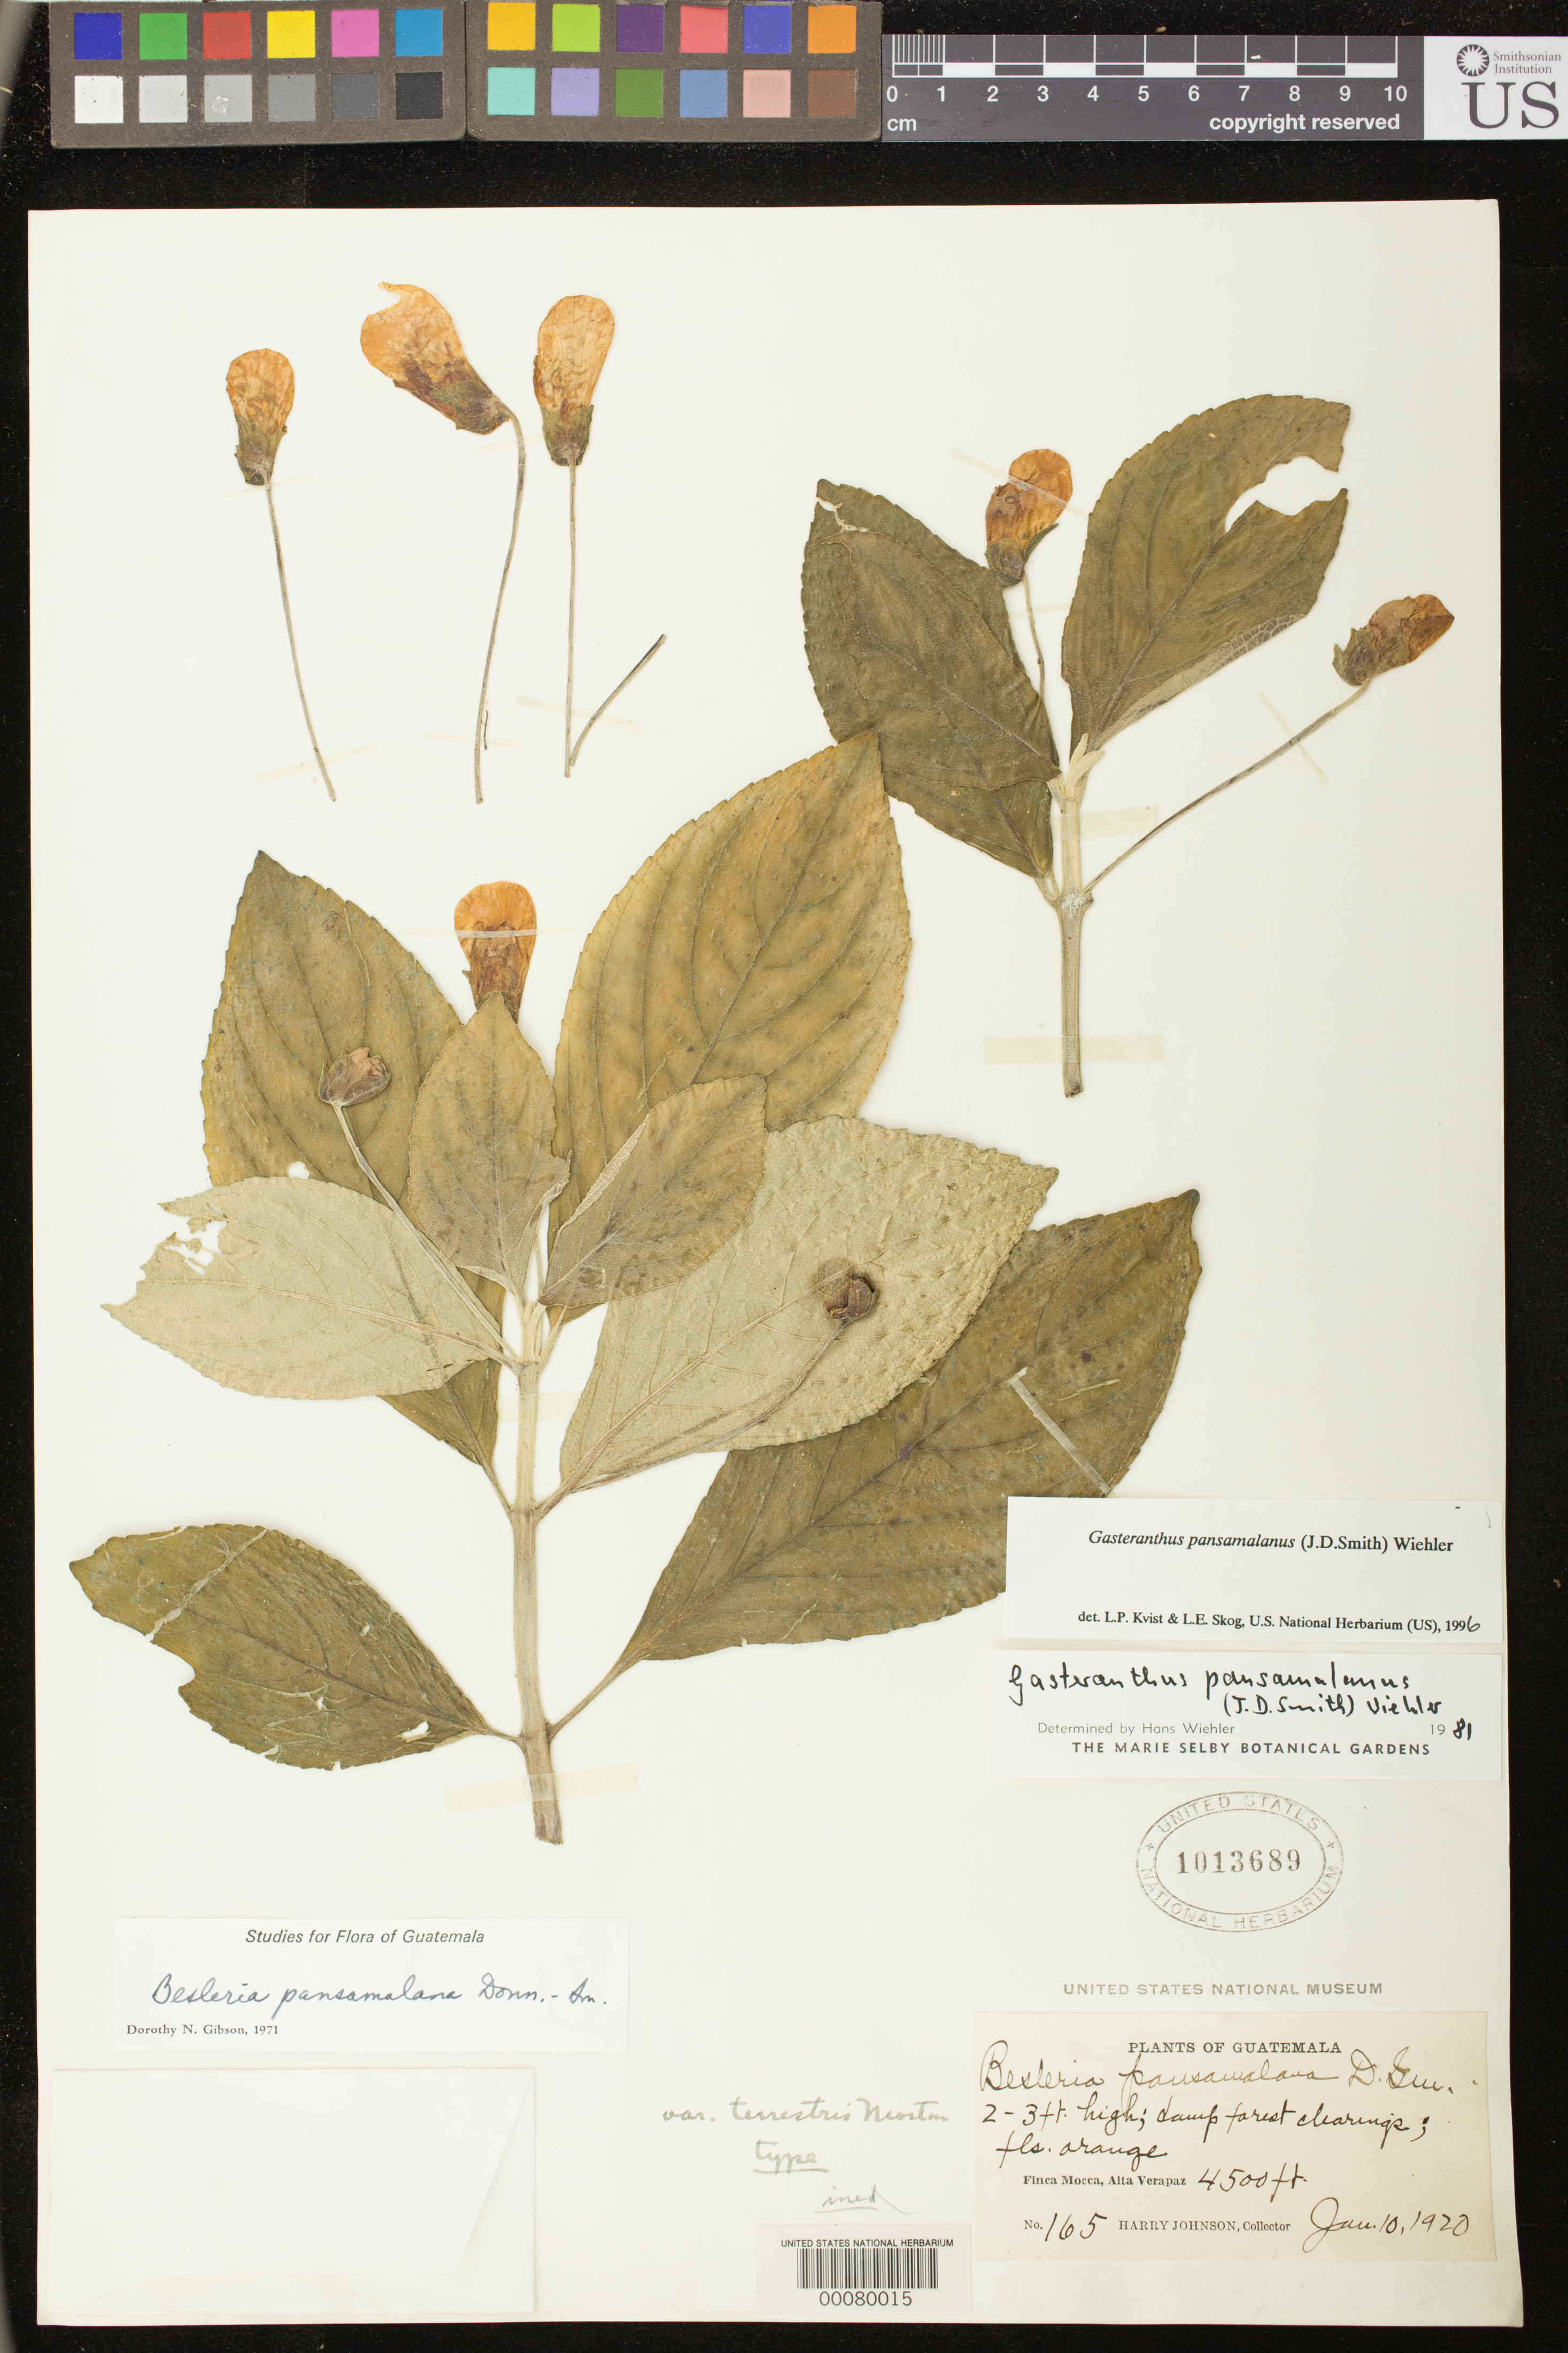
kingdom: Plantae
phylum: Tracheophyta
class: Magnoliopsida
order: Lamiales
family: Gesneriaceae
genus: Gasteranthus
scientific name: Gasteranthus pansamalanus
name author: (Donn. Sm.) Wiehler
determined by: Skog, Laurence E.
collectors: H. Johnson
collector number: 165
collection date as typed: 10 Jan 1920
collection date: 1920-01-10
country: Guatemala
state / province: Alta Verapaz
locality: Finca Mocca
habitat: Damp forest clearings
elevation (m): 1372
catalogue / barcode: US 1013689